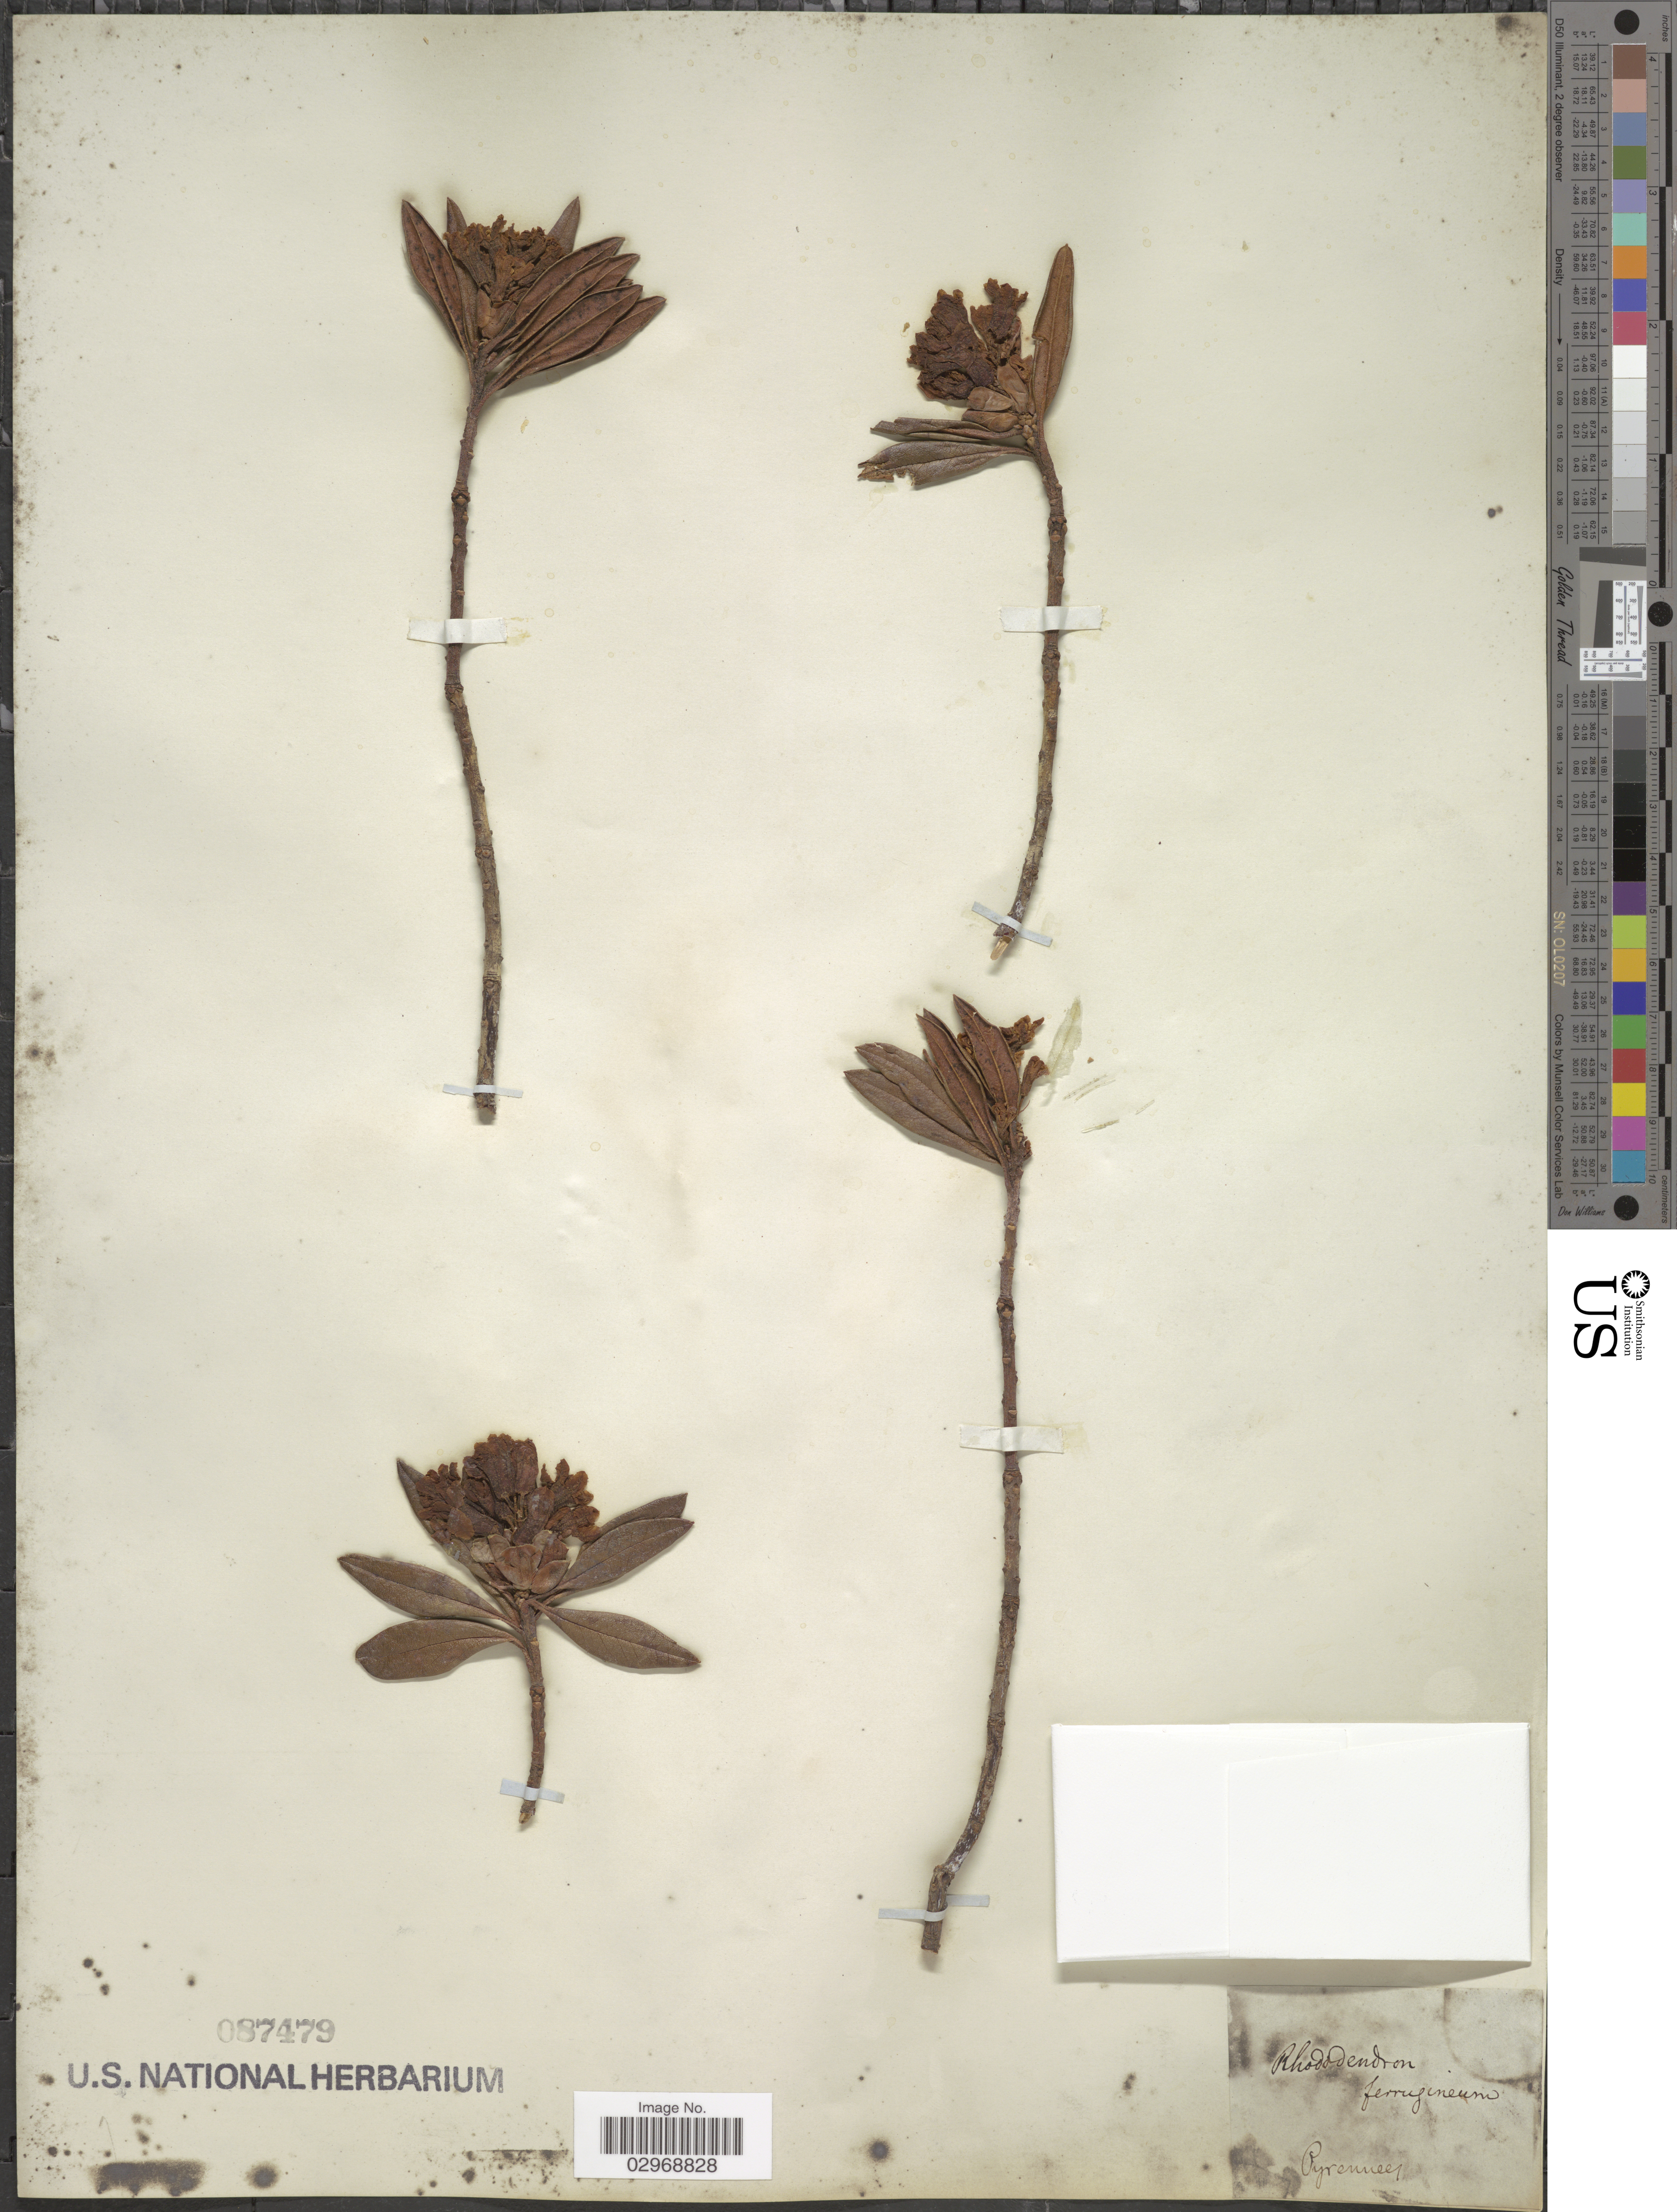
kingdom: Plantae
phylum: Tracheophyta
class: Magnoliopsida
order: Ericales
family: Ericaceae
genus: Rhododendron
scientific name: Rhododendron ferrugineum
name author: L.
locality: Pyrenees.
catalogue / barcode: US 87479